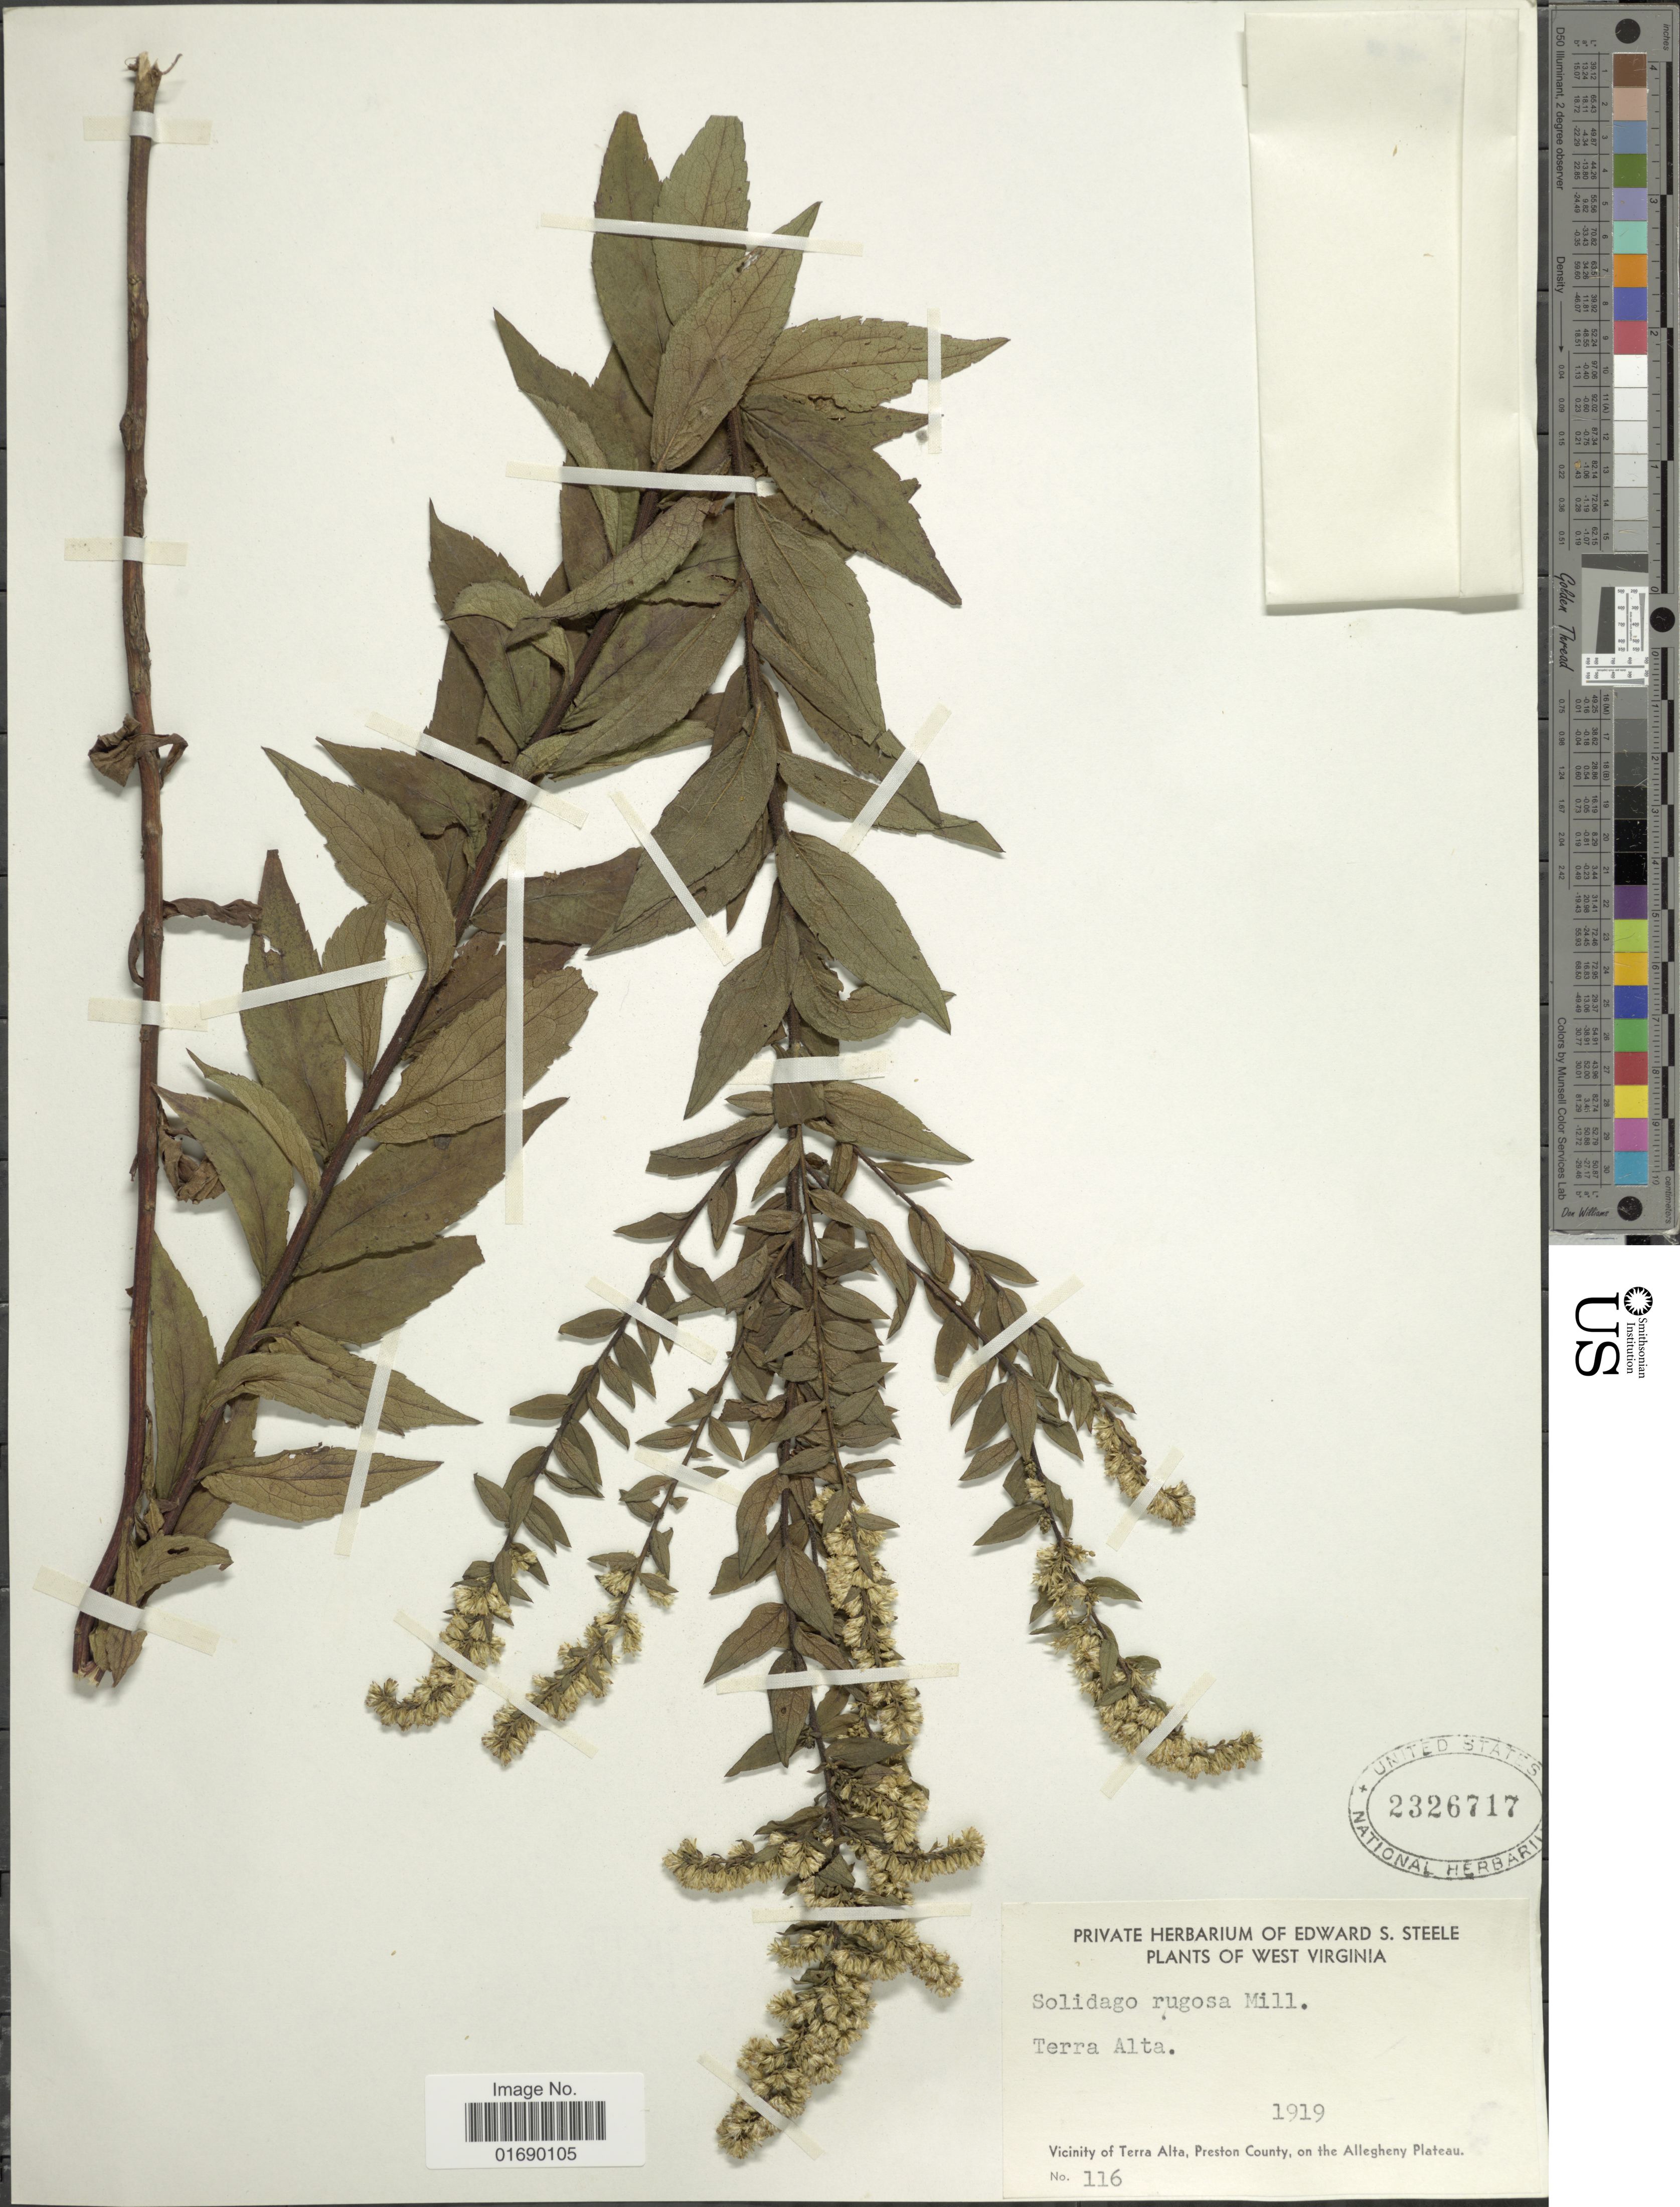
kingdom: Plantae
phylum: Tracheophyta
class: Magnoliopsida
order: Asterales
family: Asteraceae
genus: Solidago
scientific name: Solidago rugosa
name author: Mill.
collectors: ex herb. Edward S. Steele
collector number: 116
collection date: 1919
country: United States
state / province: West Virginia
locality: Terra Alta, Vicinity of Terra Alta, Preston, on the Allegheny Plateau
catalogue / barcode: US 2326717